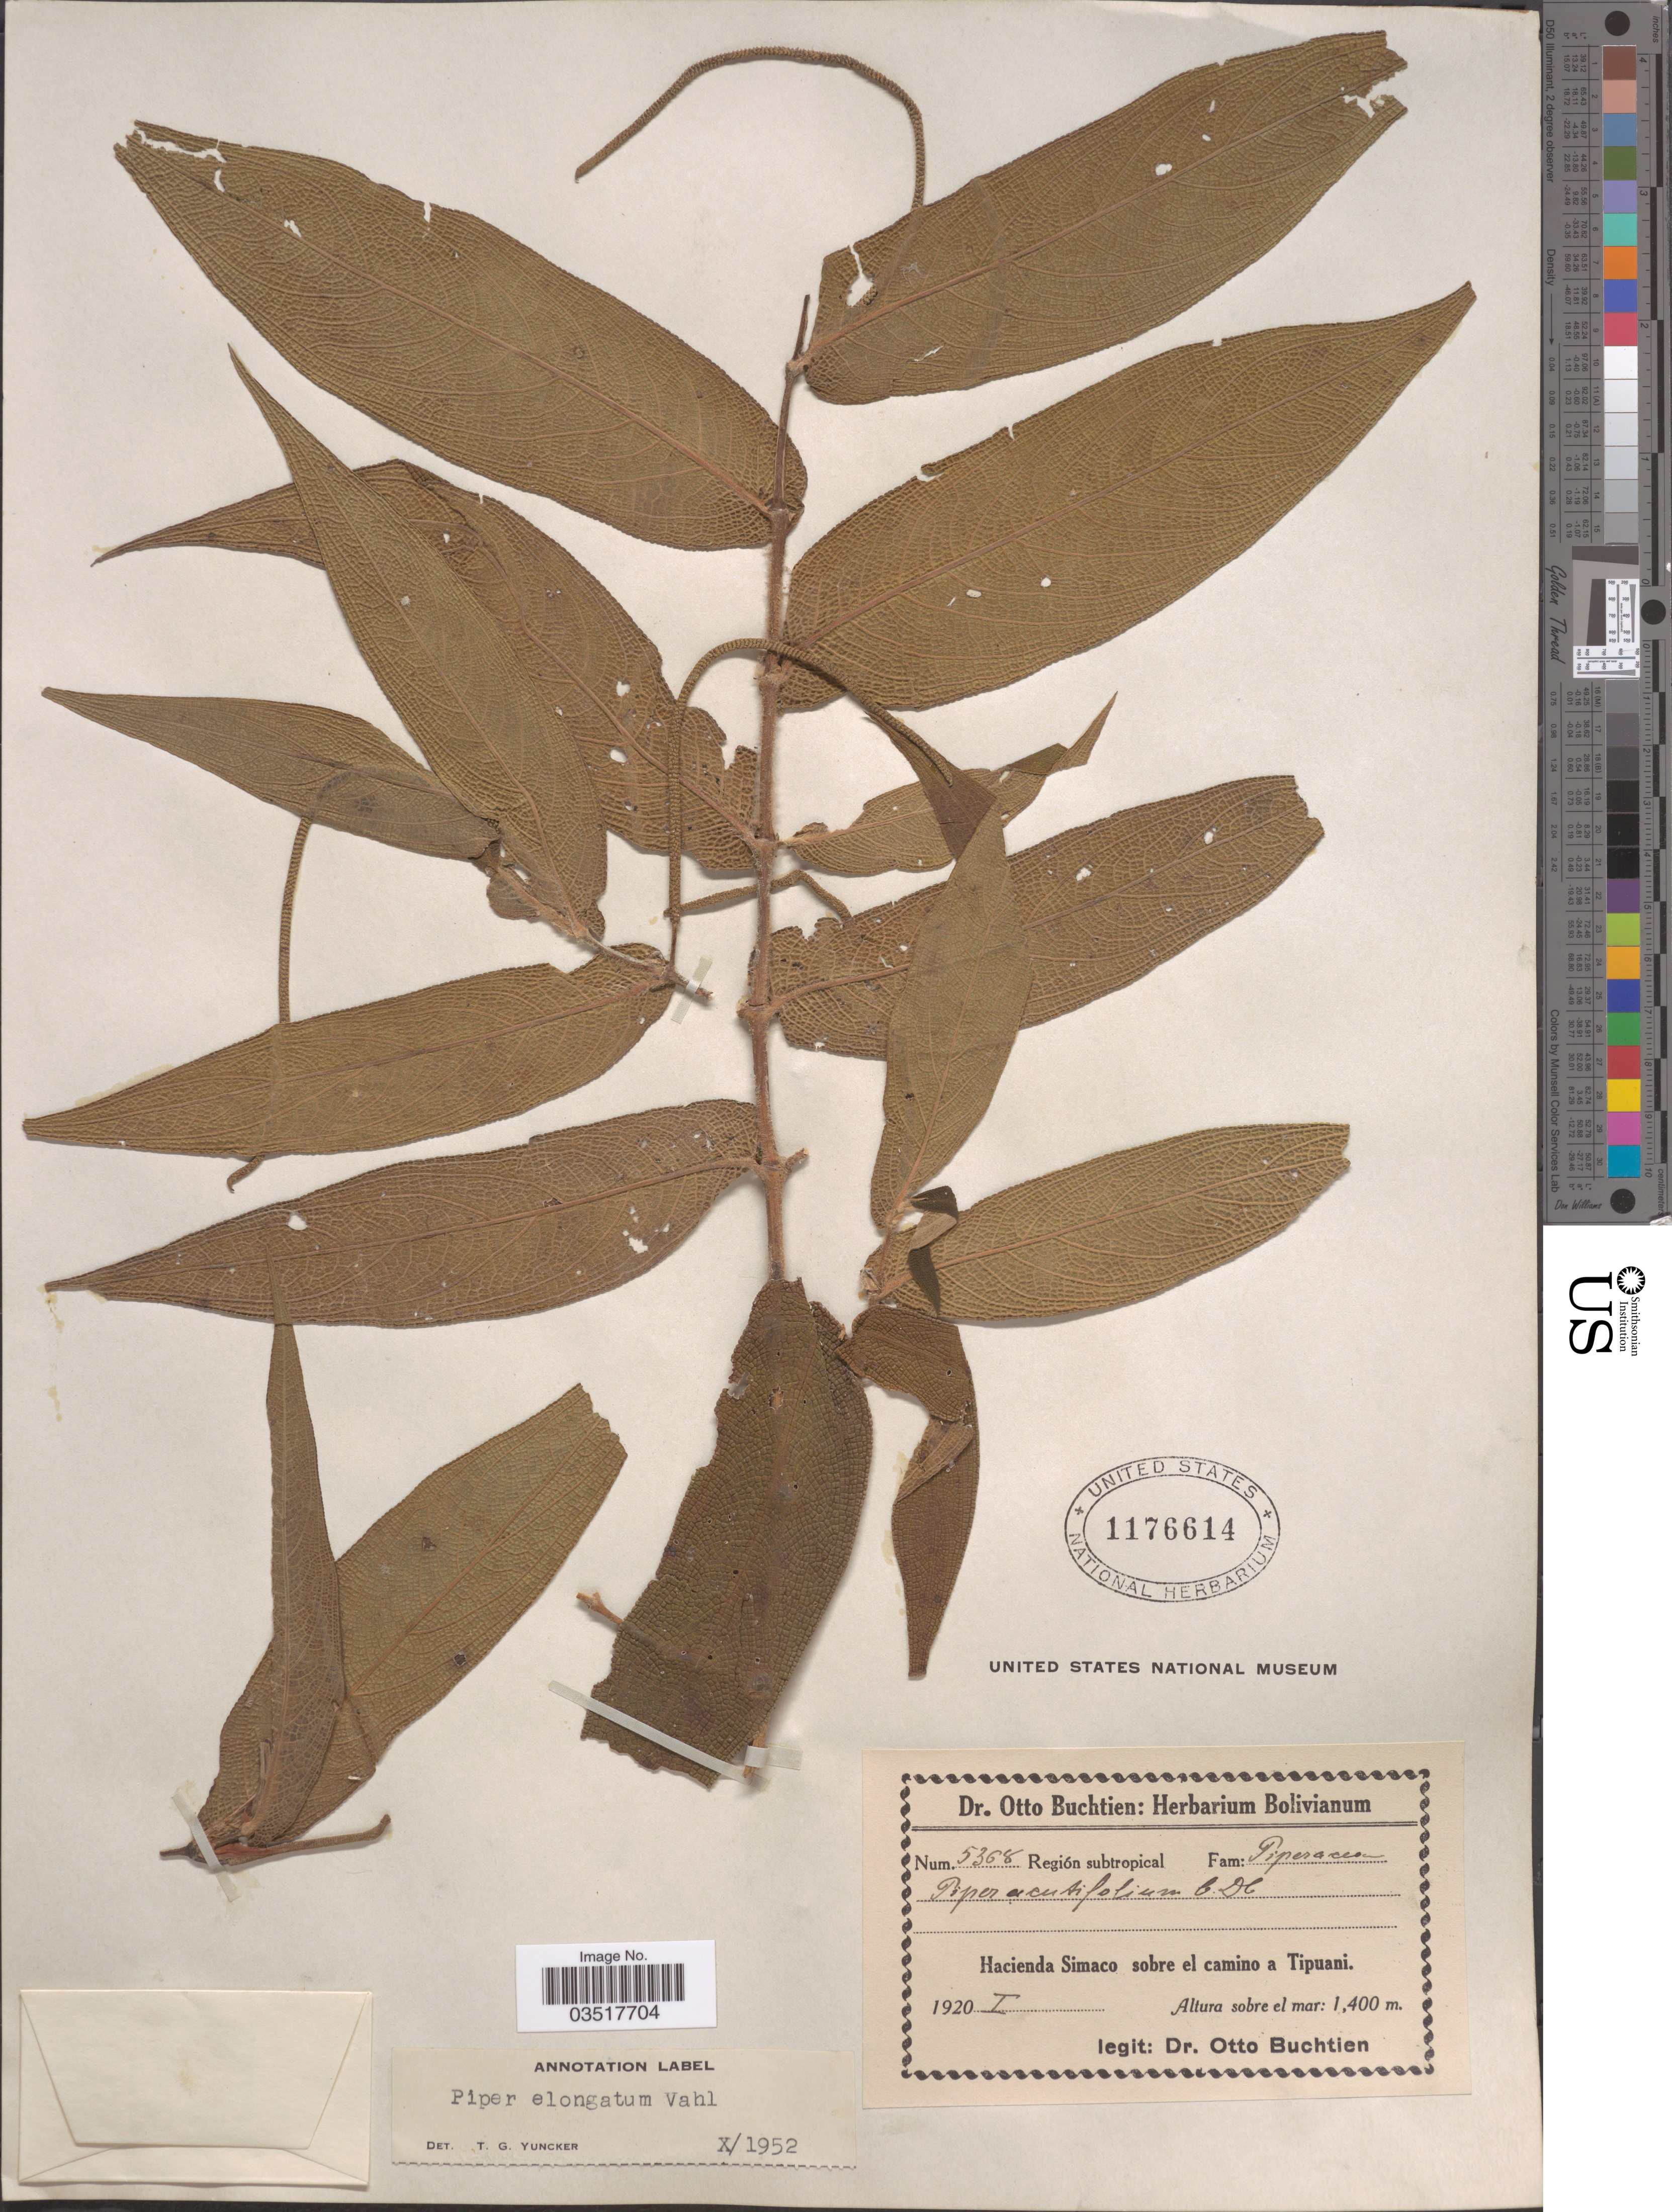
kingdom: Plantae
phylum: Tracheophyta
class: Magnoliopsida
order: Piperales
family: Piperaceae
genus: Piper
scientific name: Piper elongatum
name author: Vahl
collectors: O. Buchtien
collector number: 5368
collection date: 1920-01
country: Bolivia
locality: Región subtropical. Hacienda Simaco sobre el camino a Tipuani.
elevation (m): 1400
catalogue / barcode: US 1176614